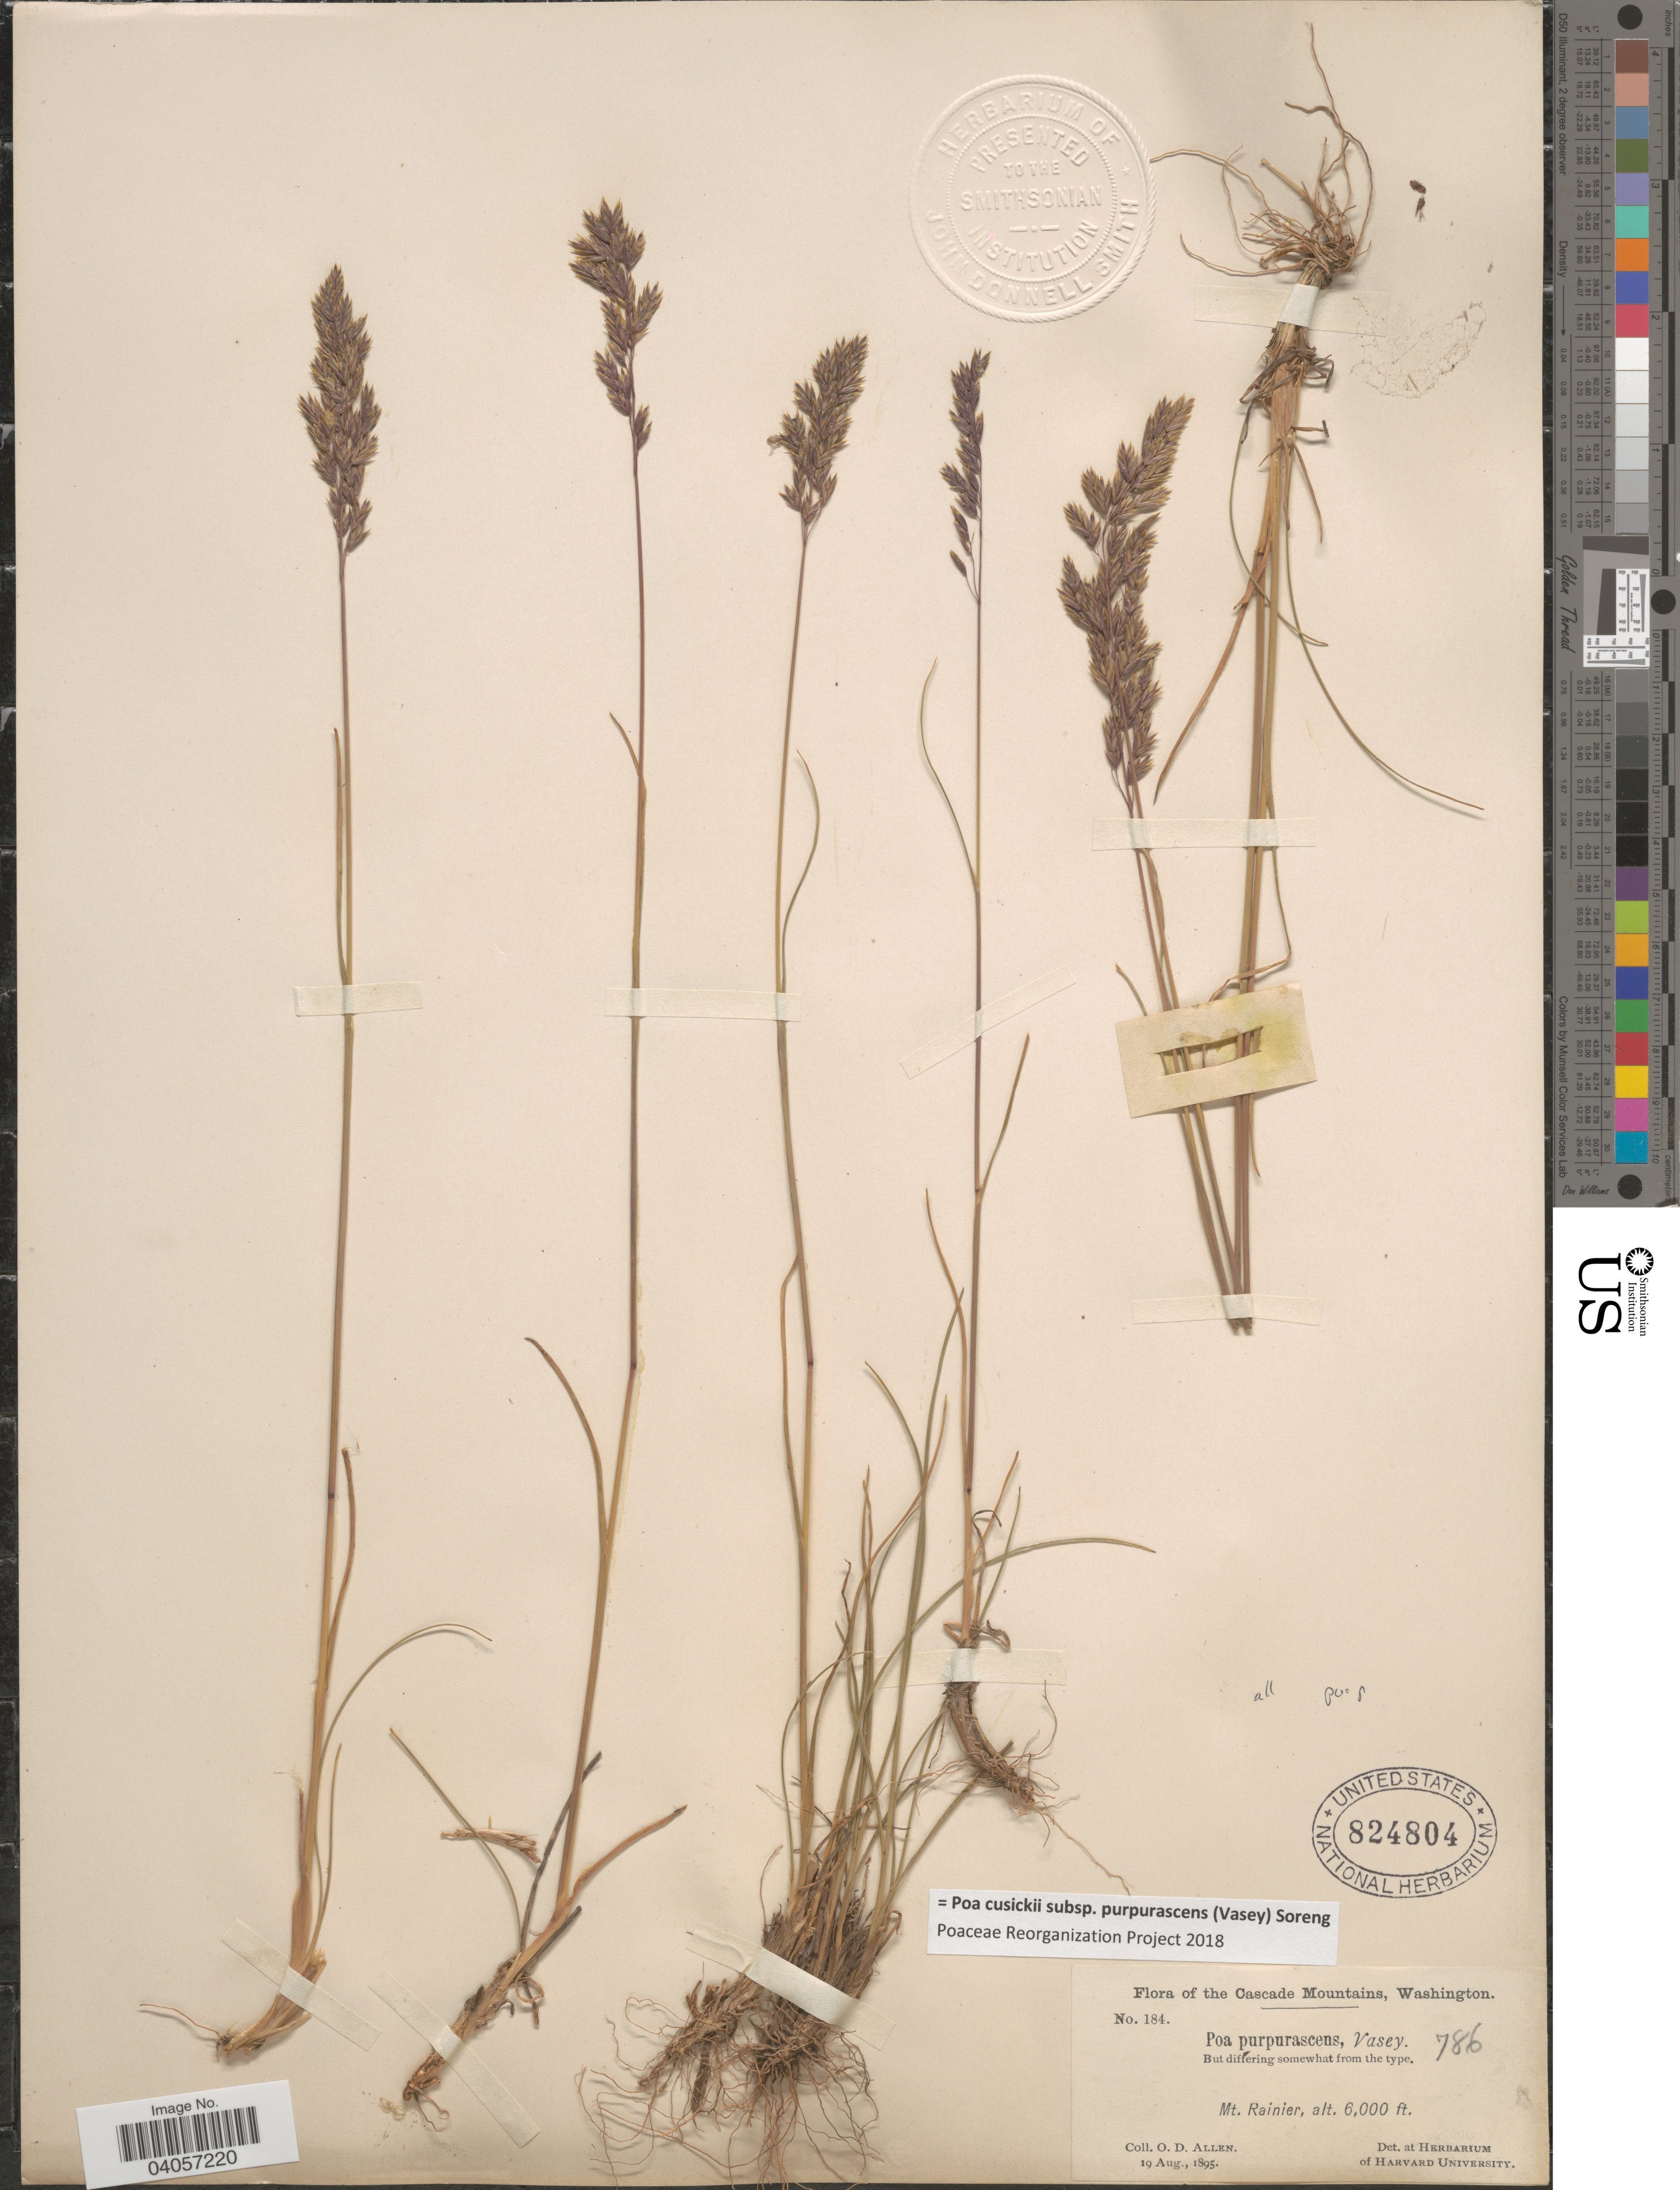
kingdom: Plantae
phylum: Tracheophyta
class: Liliopsida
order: Poales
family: Poaceae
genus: Poa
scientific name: Poa cusickii subsp. purpurascens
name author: (Vasey) Soreng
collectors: O. D. Allen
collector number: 184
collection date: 1895-08-19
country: United States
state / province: Washington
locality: The Cascade Mountains. Mt. Rainier.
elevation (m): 1829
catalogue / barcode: US 824804